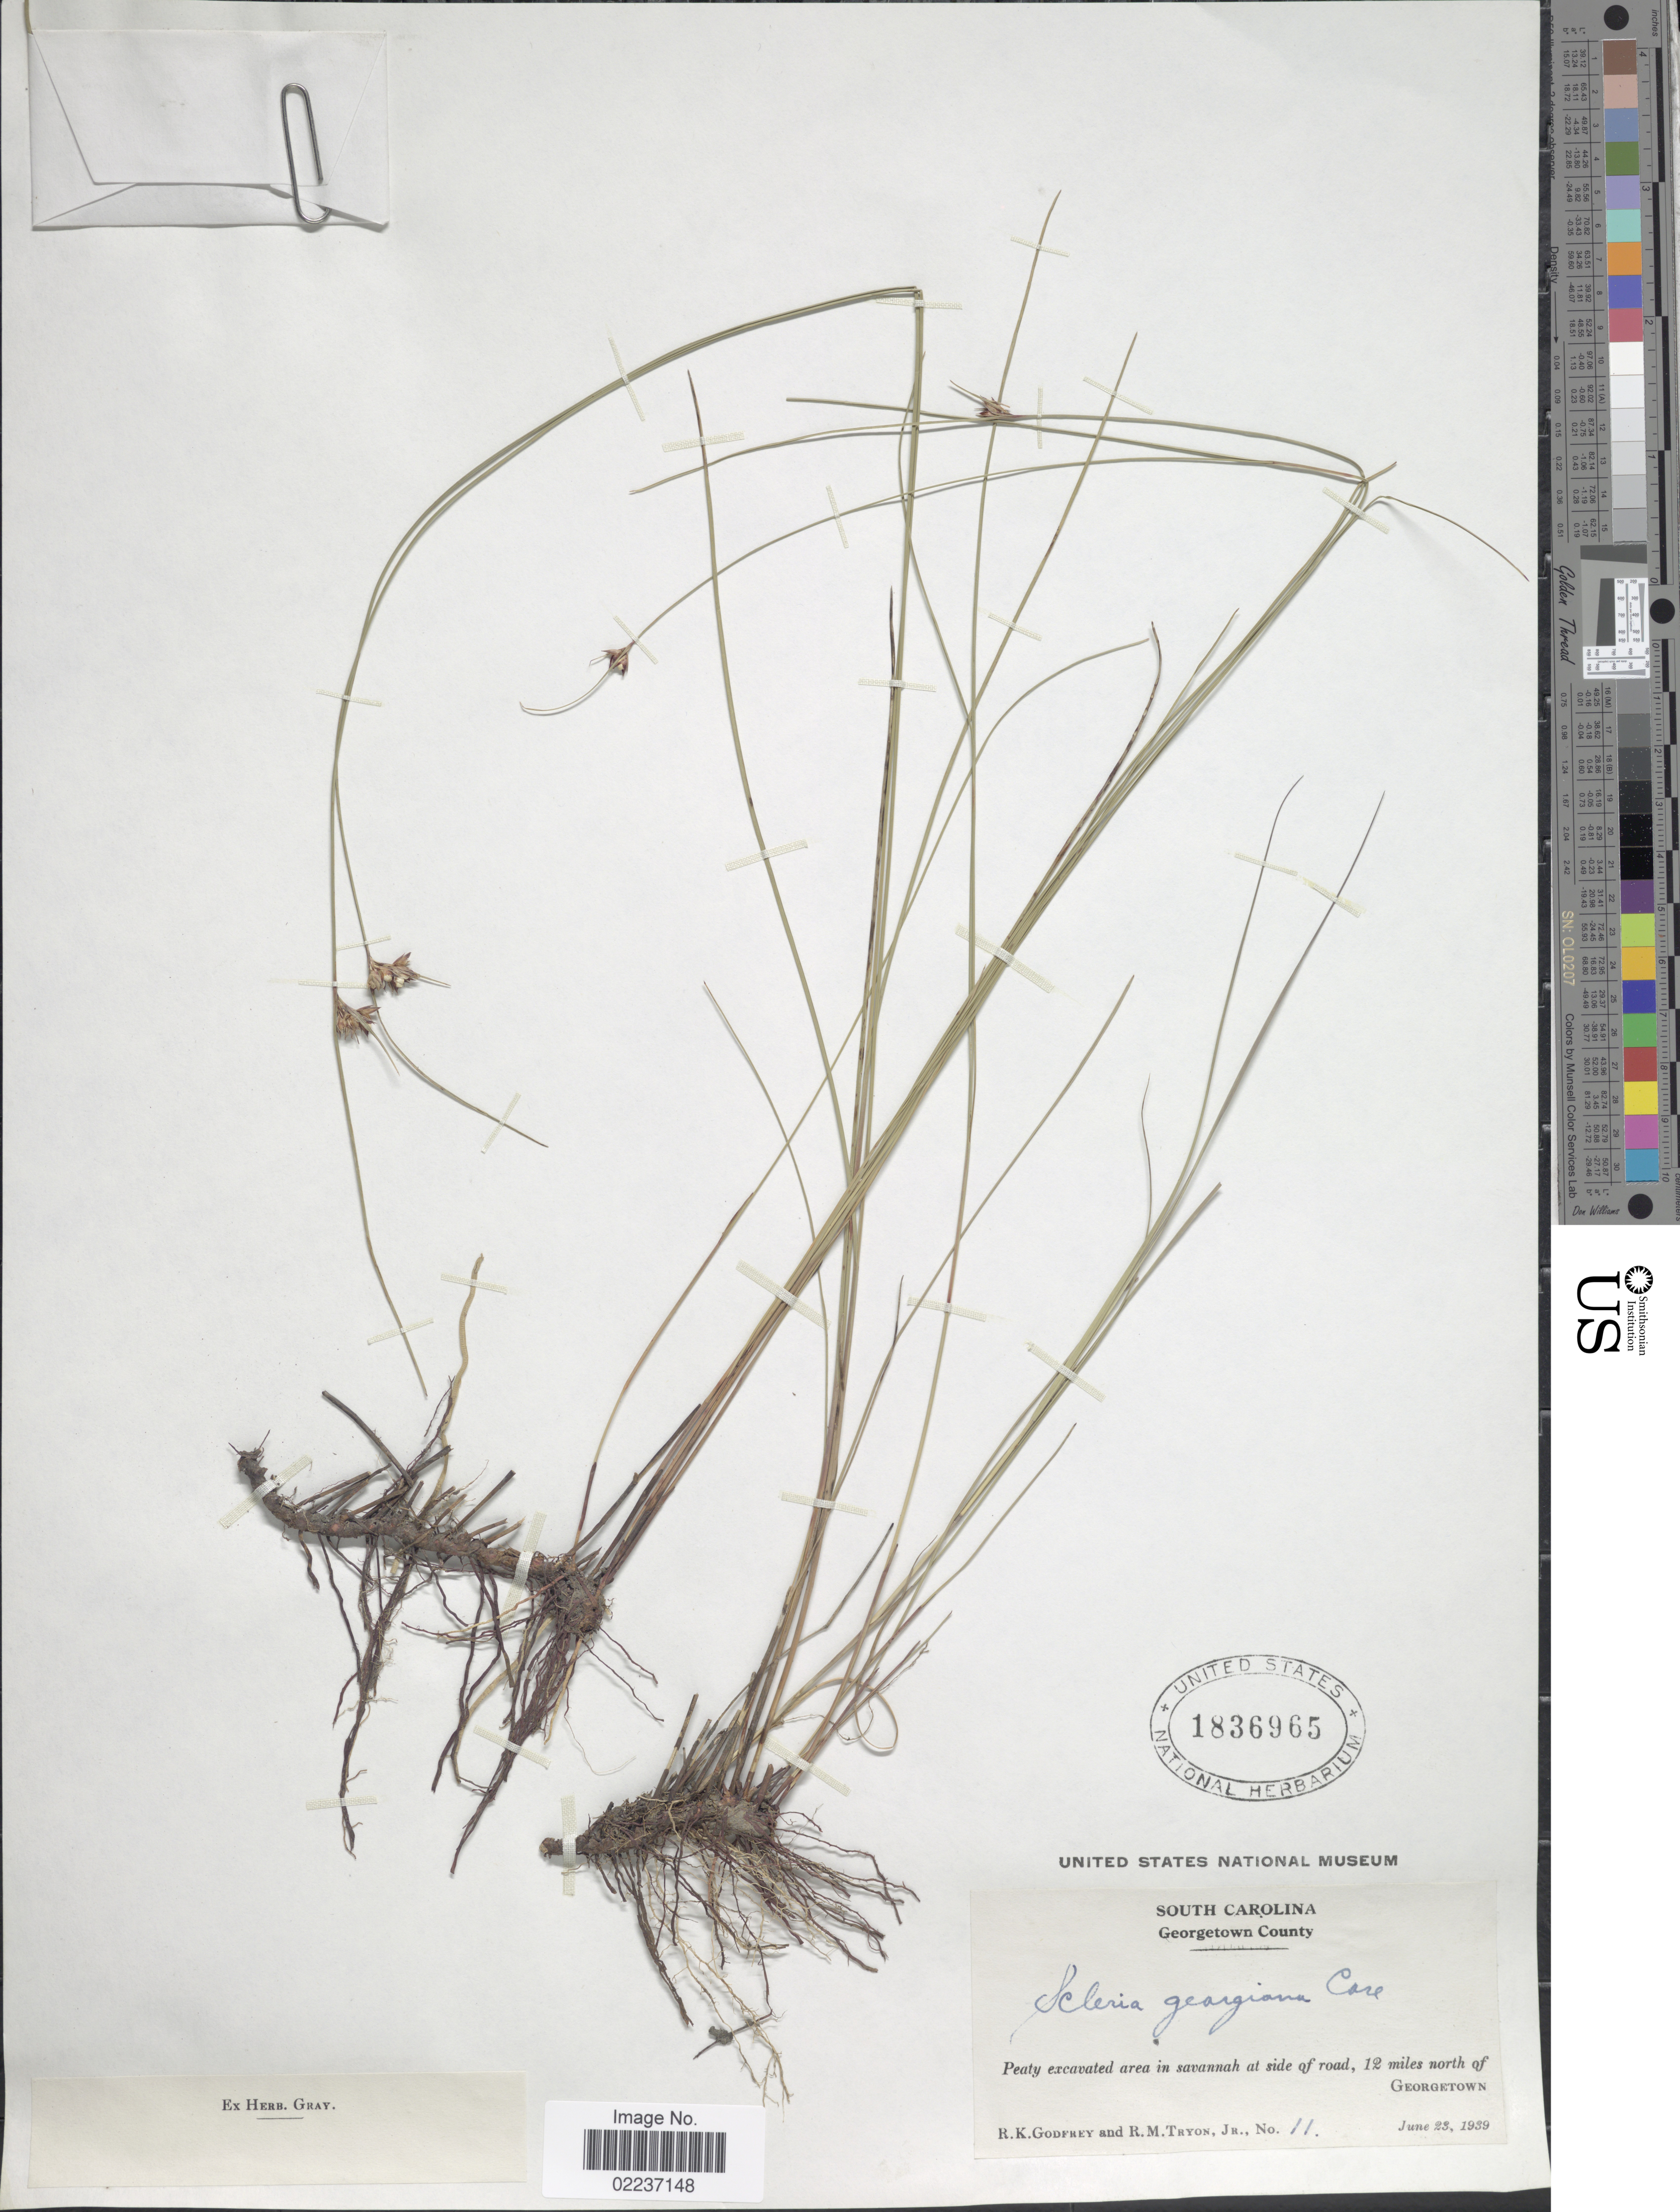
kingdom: Plantae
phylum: Tracheophyta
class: Liliopsida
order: Poales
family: Cyperaceae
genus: Scleria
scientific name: Scleria georgiana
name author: Core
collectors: R. K. Godfrey & R. M. Tryon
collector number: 11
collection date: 1939-06-23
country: United States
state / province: South Carolina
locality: Georgetown County, peaty excavated area in savannah at side of road, 12 miles north of Georgetown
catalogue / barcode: US 1836965